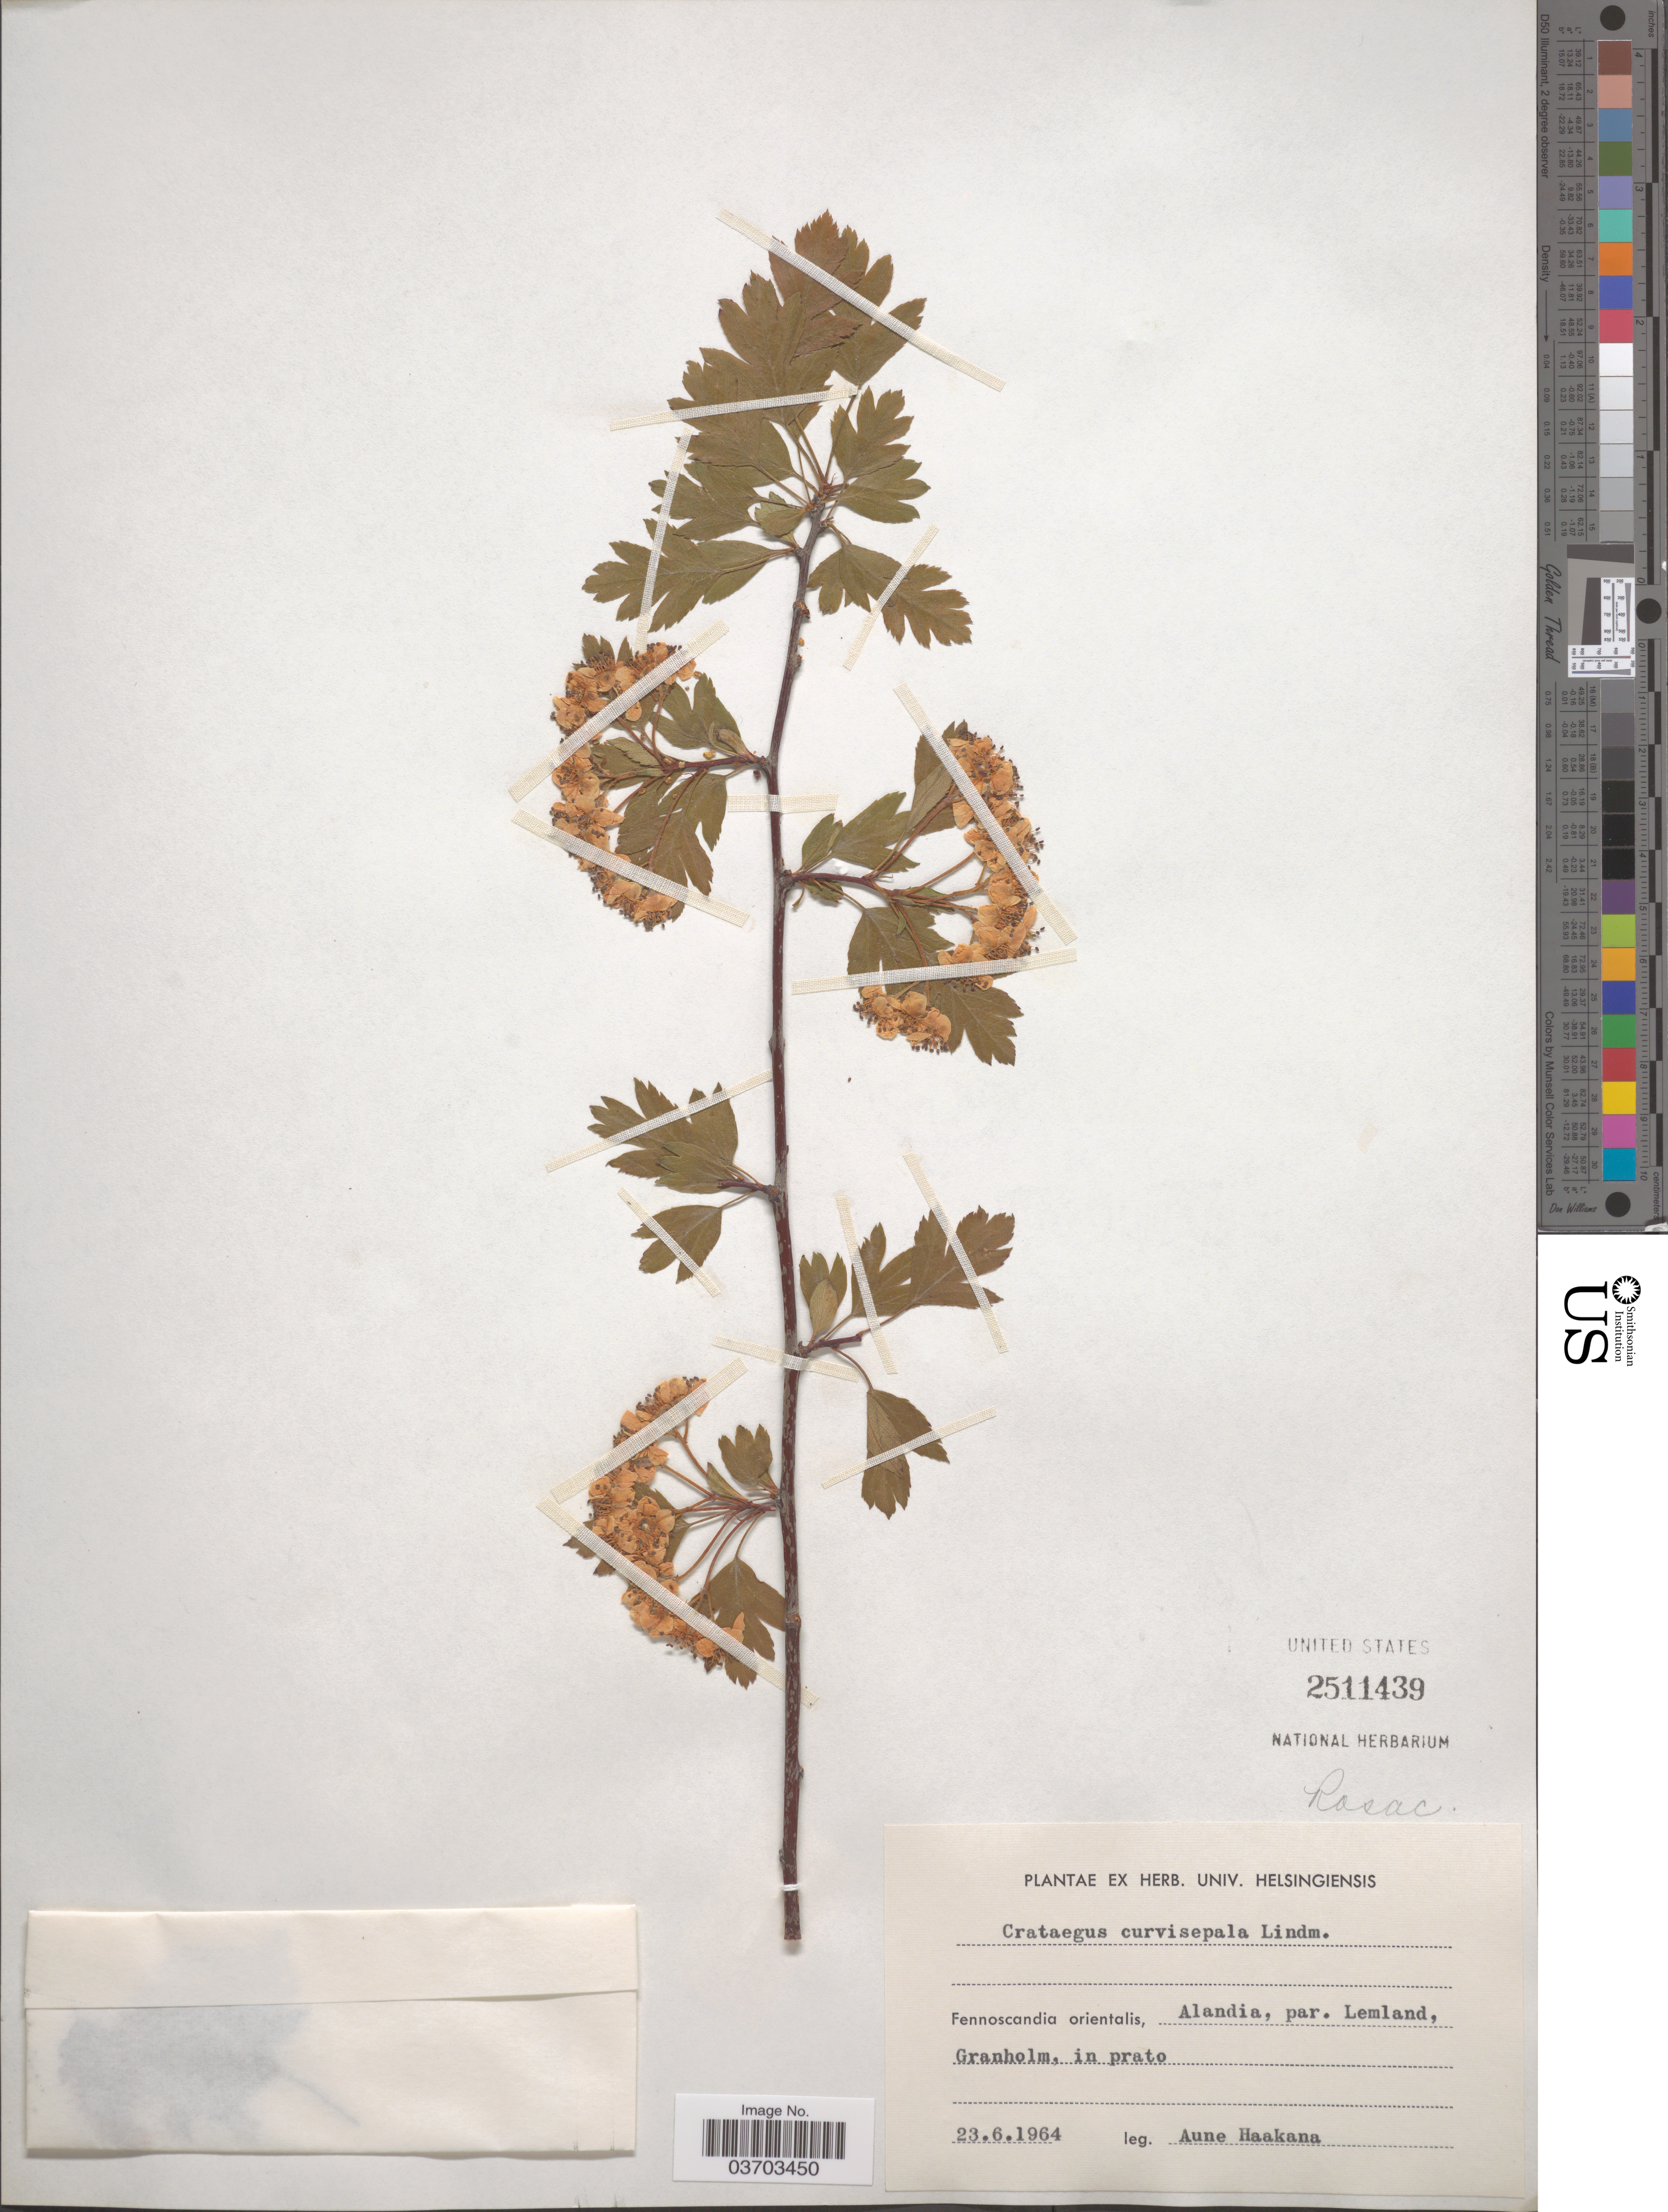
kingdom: Plantae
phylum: Tracheophyta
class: Magnoliopsida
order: Rosales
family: Rosaceae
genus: Crataegus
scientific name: Crataegus rhipidophylla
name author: Gand.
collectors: A. Haakana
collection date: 1964-06-23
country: Finland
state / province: Ahvenanmaa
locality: Fennoscandia orientalis, Alandia, par. Lemland, Granholm, in prato.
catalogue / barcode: US 2511439